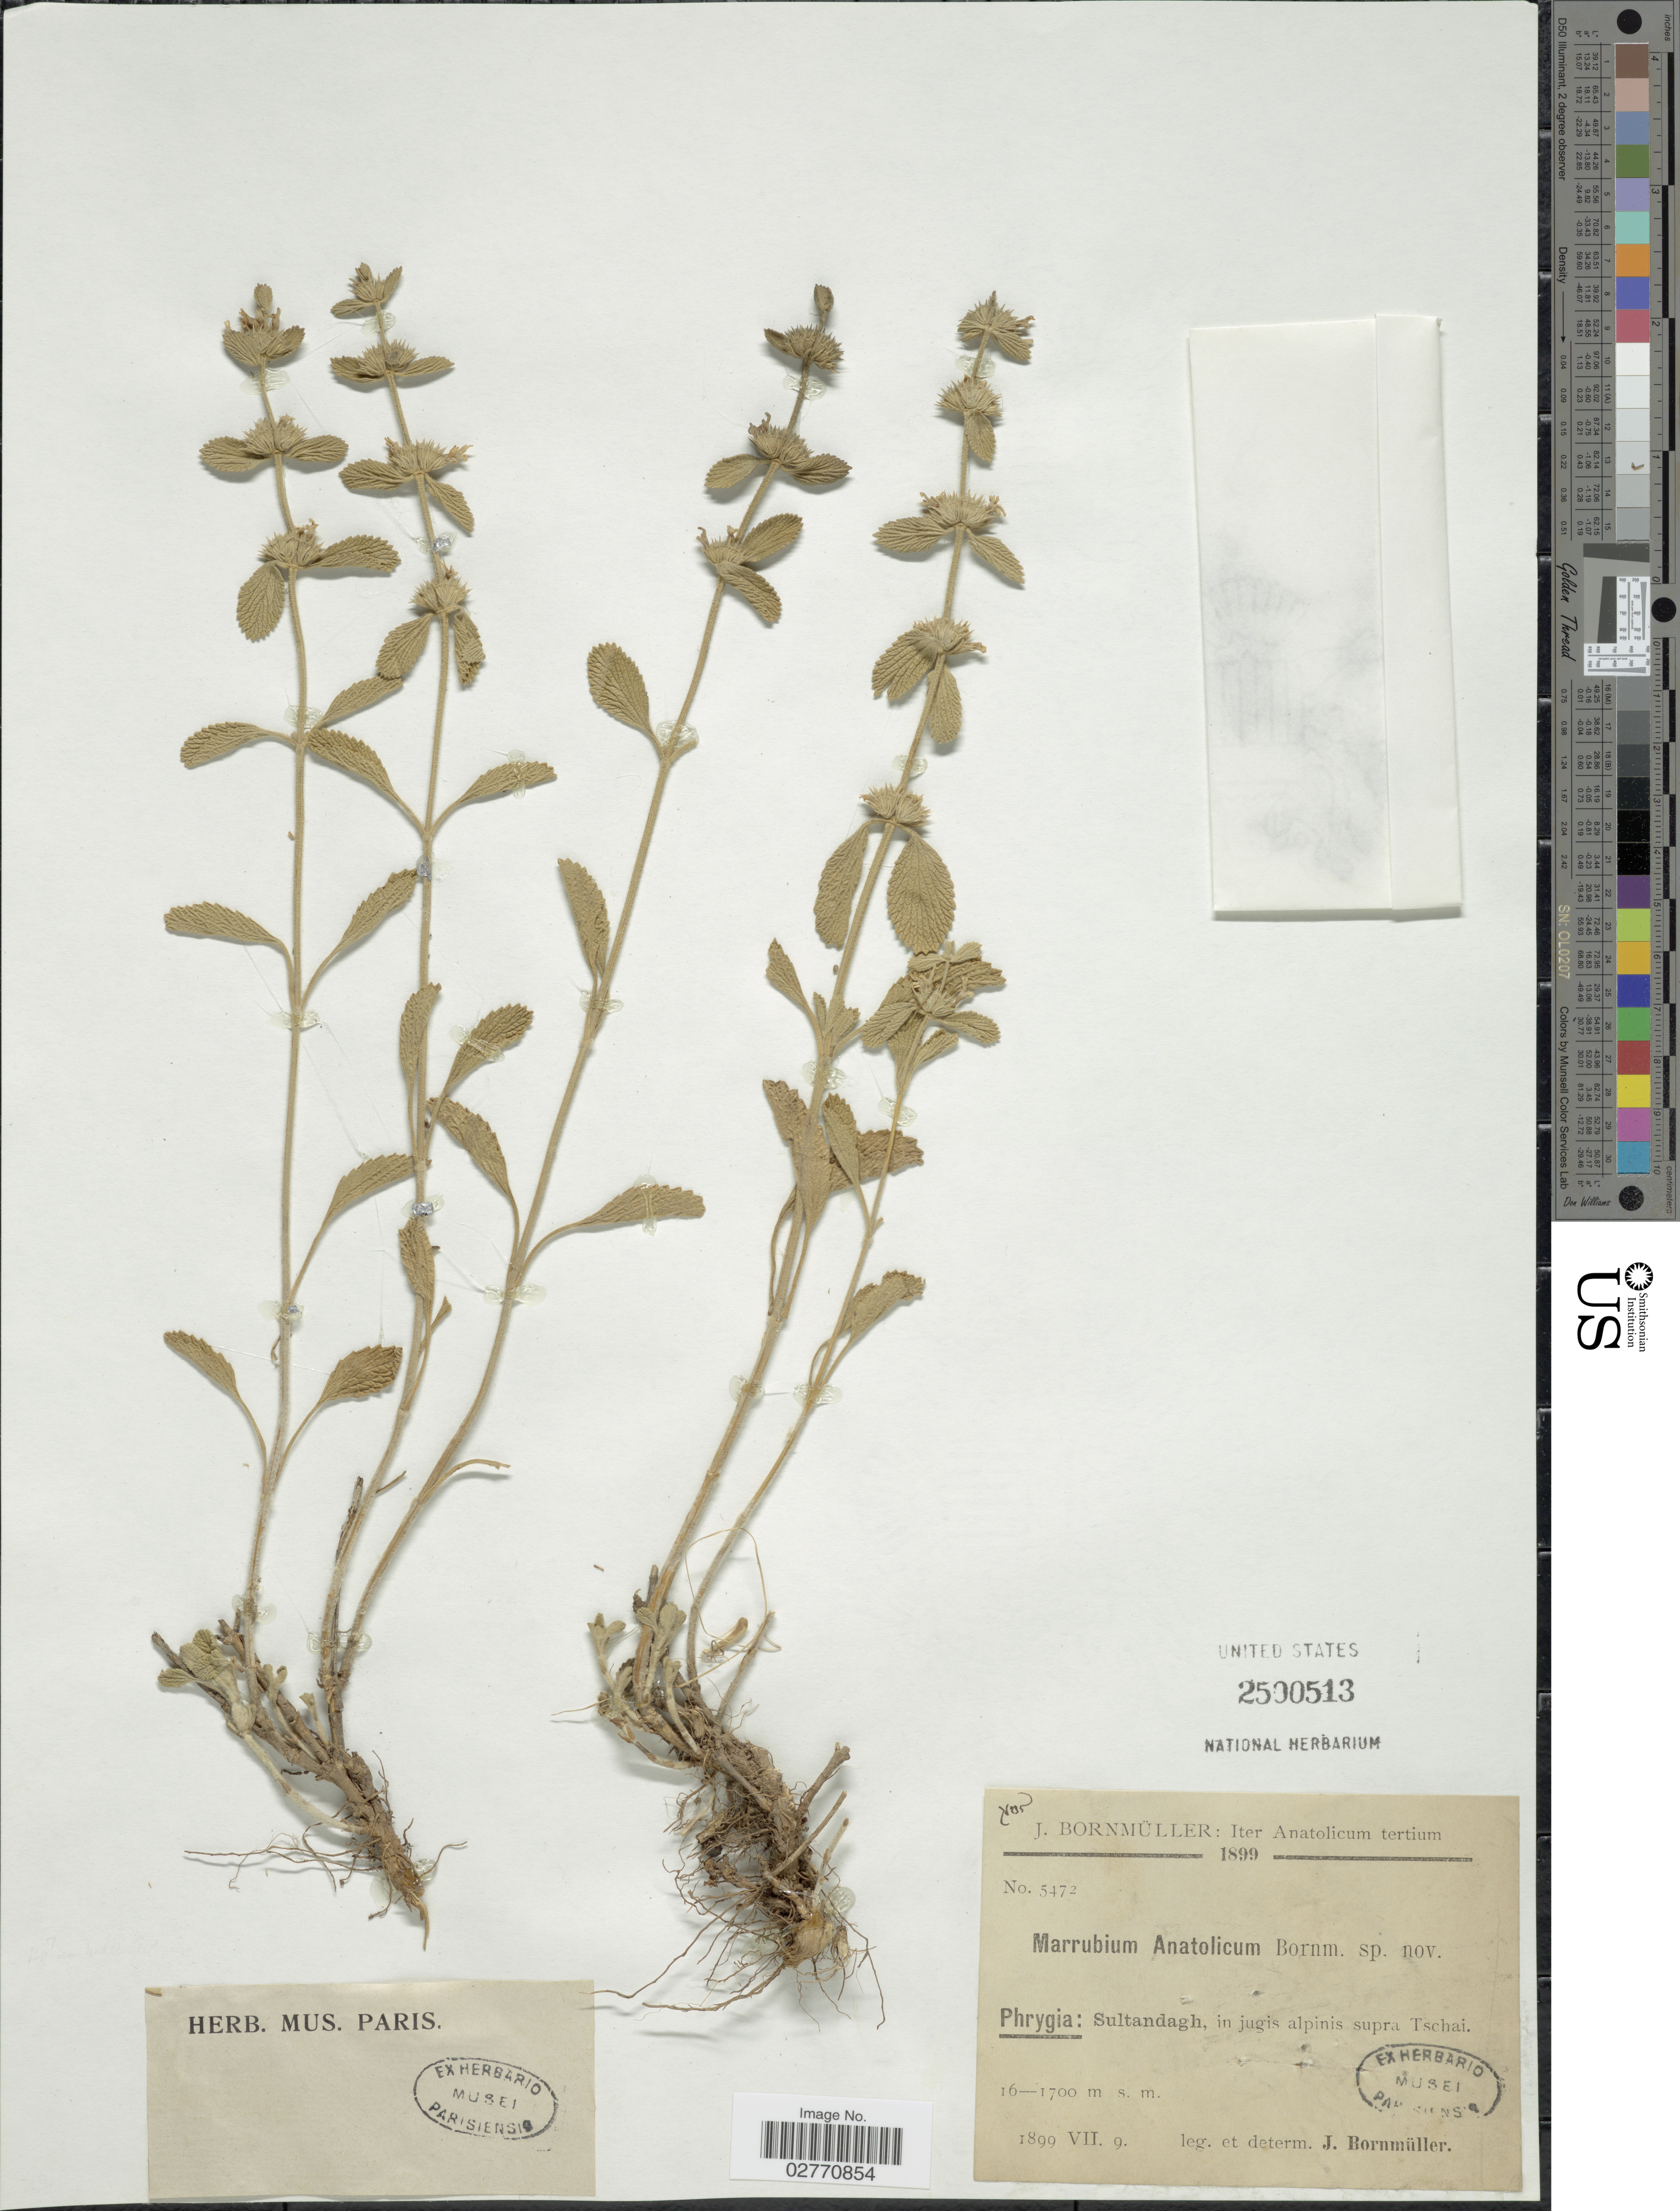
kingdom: Plantae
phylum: Tracheophyta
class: Magnoliopsida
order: Lamiales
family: Lamiaceae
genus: Marrubium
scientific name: Marrubium sp.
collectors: J. Bornmüller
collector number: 5472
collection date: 1899-07-09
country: Turkey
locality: Phyrgia: Sultandagh, in jugis alpinis supra Tschai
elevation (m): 1600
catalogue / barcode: US 2500513